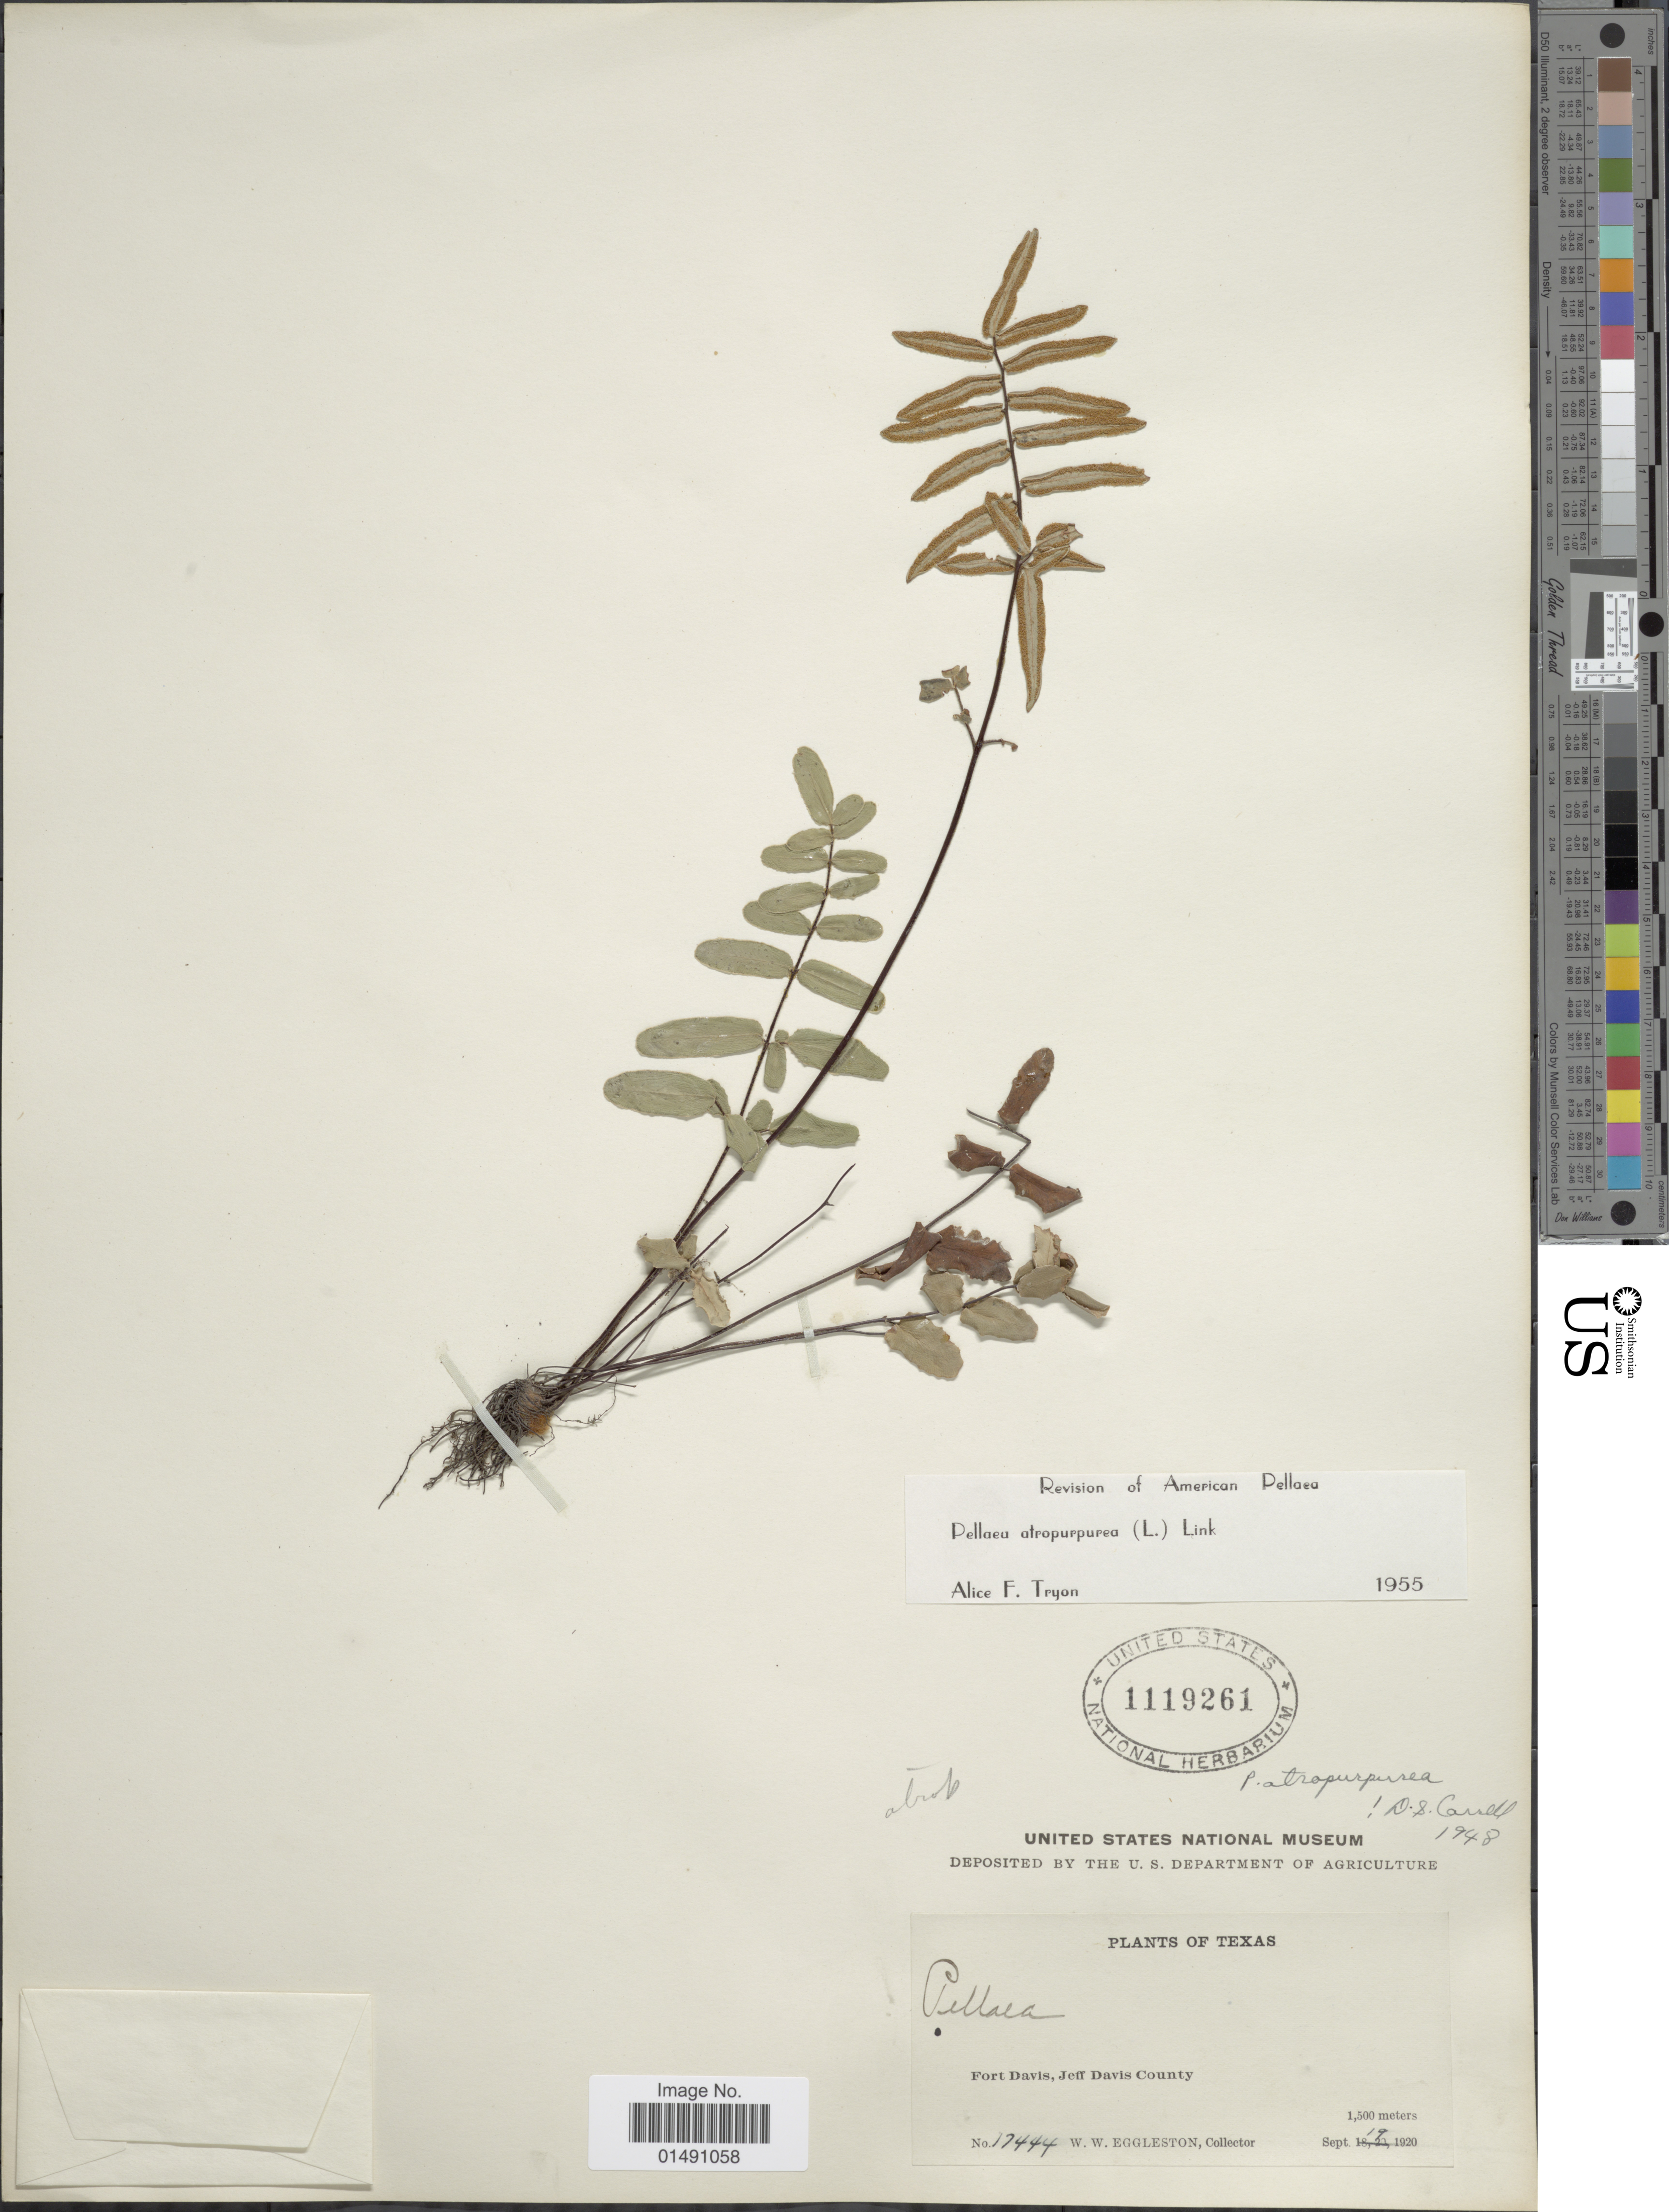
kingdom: Plantae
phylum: Tracheophyta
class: Polypodiopsida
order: Polypodiales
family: Pteridaceae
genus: Pellaea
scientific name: Pellaea atropurpurea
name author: (L.) Link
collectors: W. W. Eggleston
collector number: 17444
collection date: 1920-09-19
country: United States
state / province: Texas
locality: Fort Davis, Jeff Davis County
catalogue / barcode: US 1119261